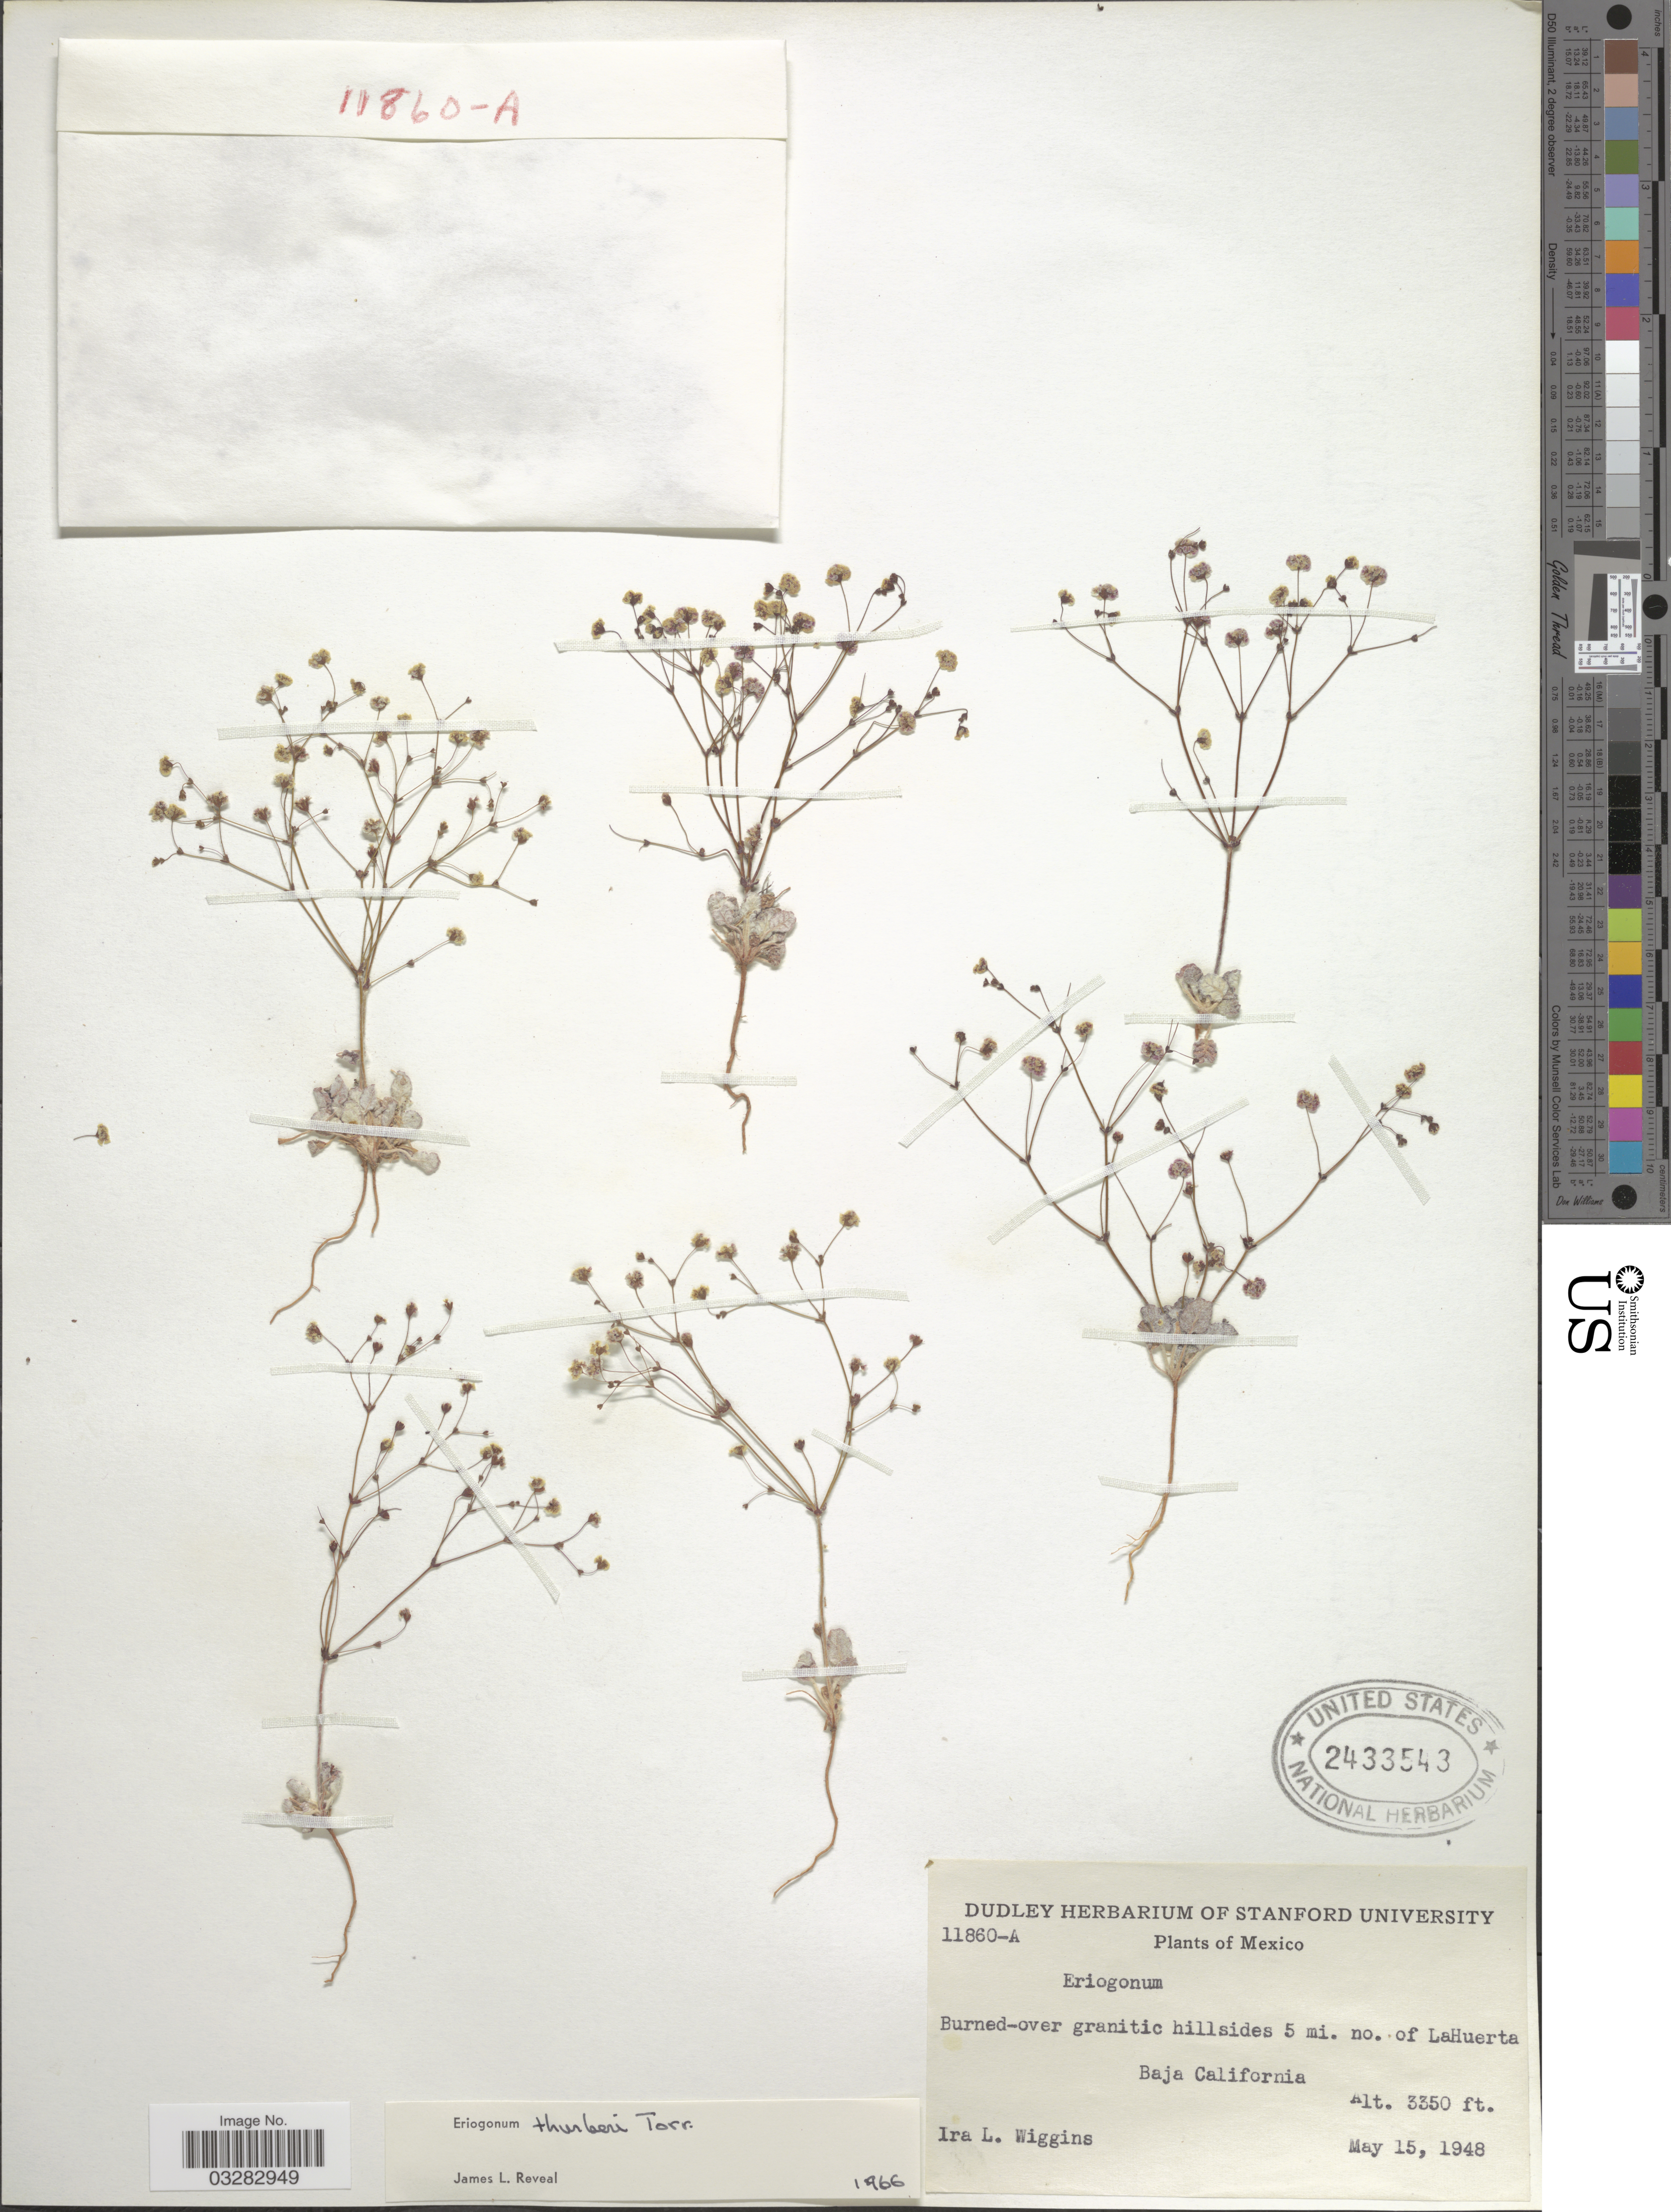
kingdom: Plantae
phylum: Tracheophyta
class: Magnoliopsida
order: Caryophyllales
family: Polygonaceae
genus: Eriogonum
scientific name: Eriogonum thurberi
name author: Torr.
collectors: I. L. Wiggins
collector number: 11860-A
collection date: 1948-05-15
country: Mexico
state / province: Baja California Norte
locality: Burned-over granitic hillsides 5 mi. no. of LaHuerta.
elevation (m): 1021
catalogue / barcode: US 2433543